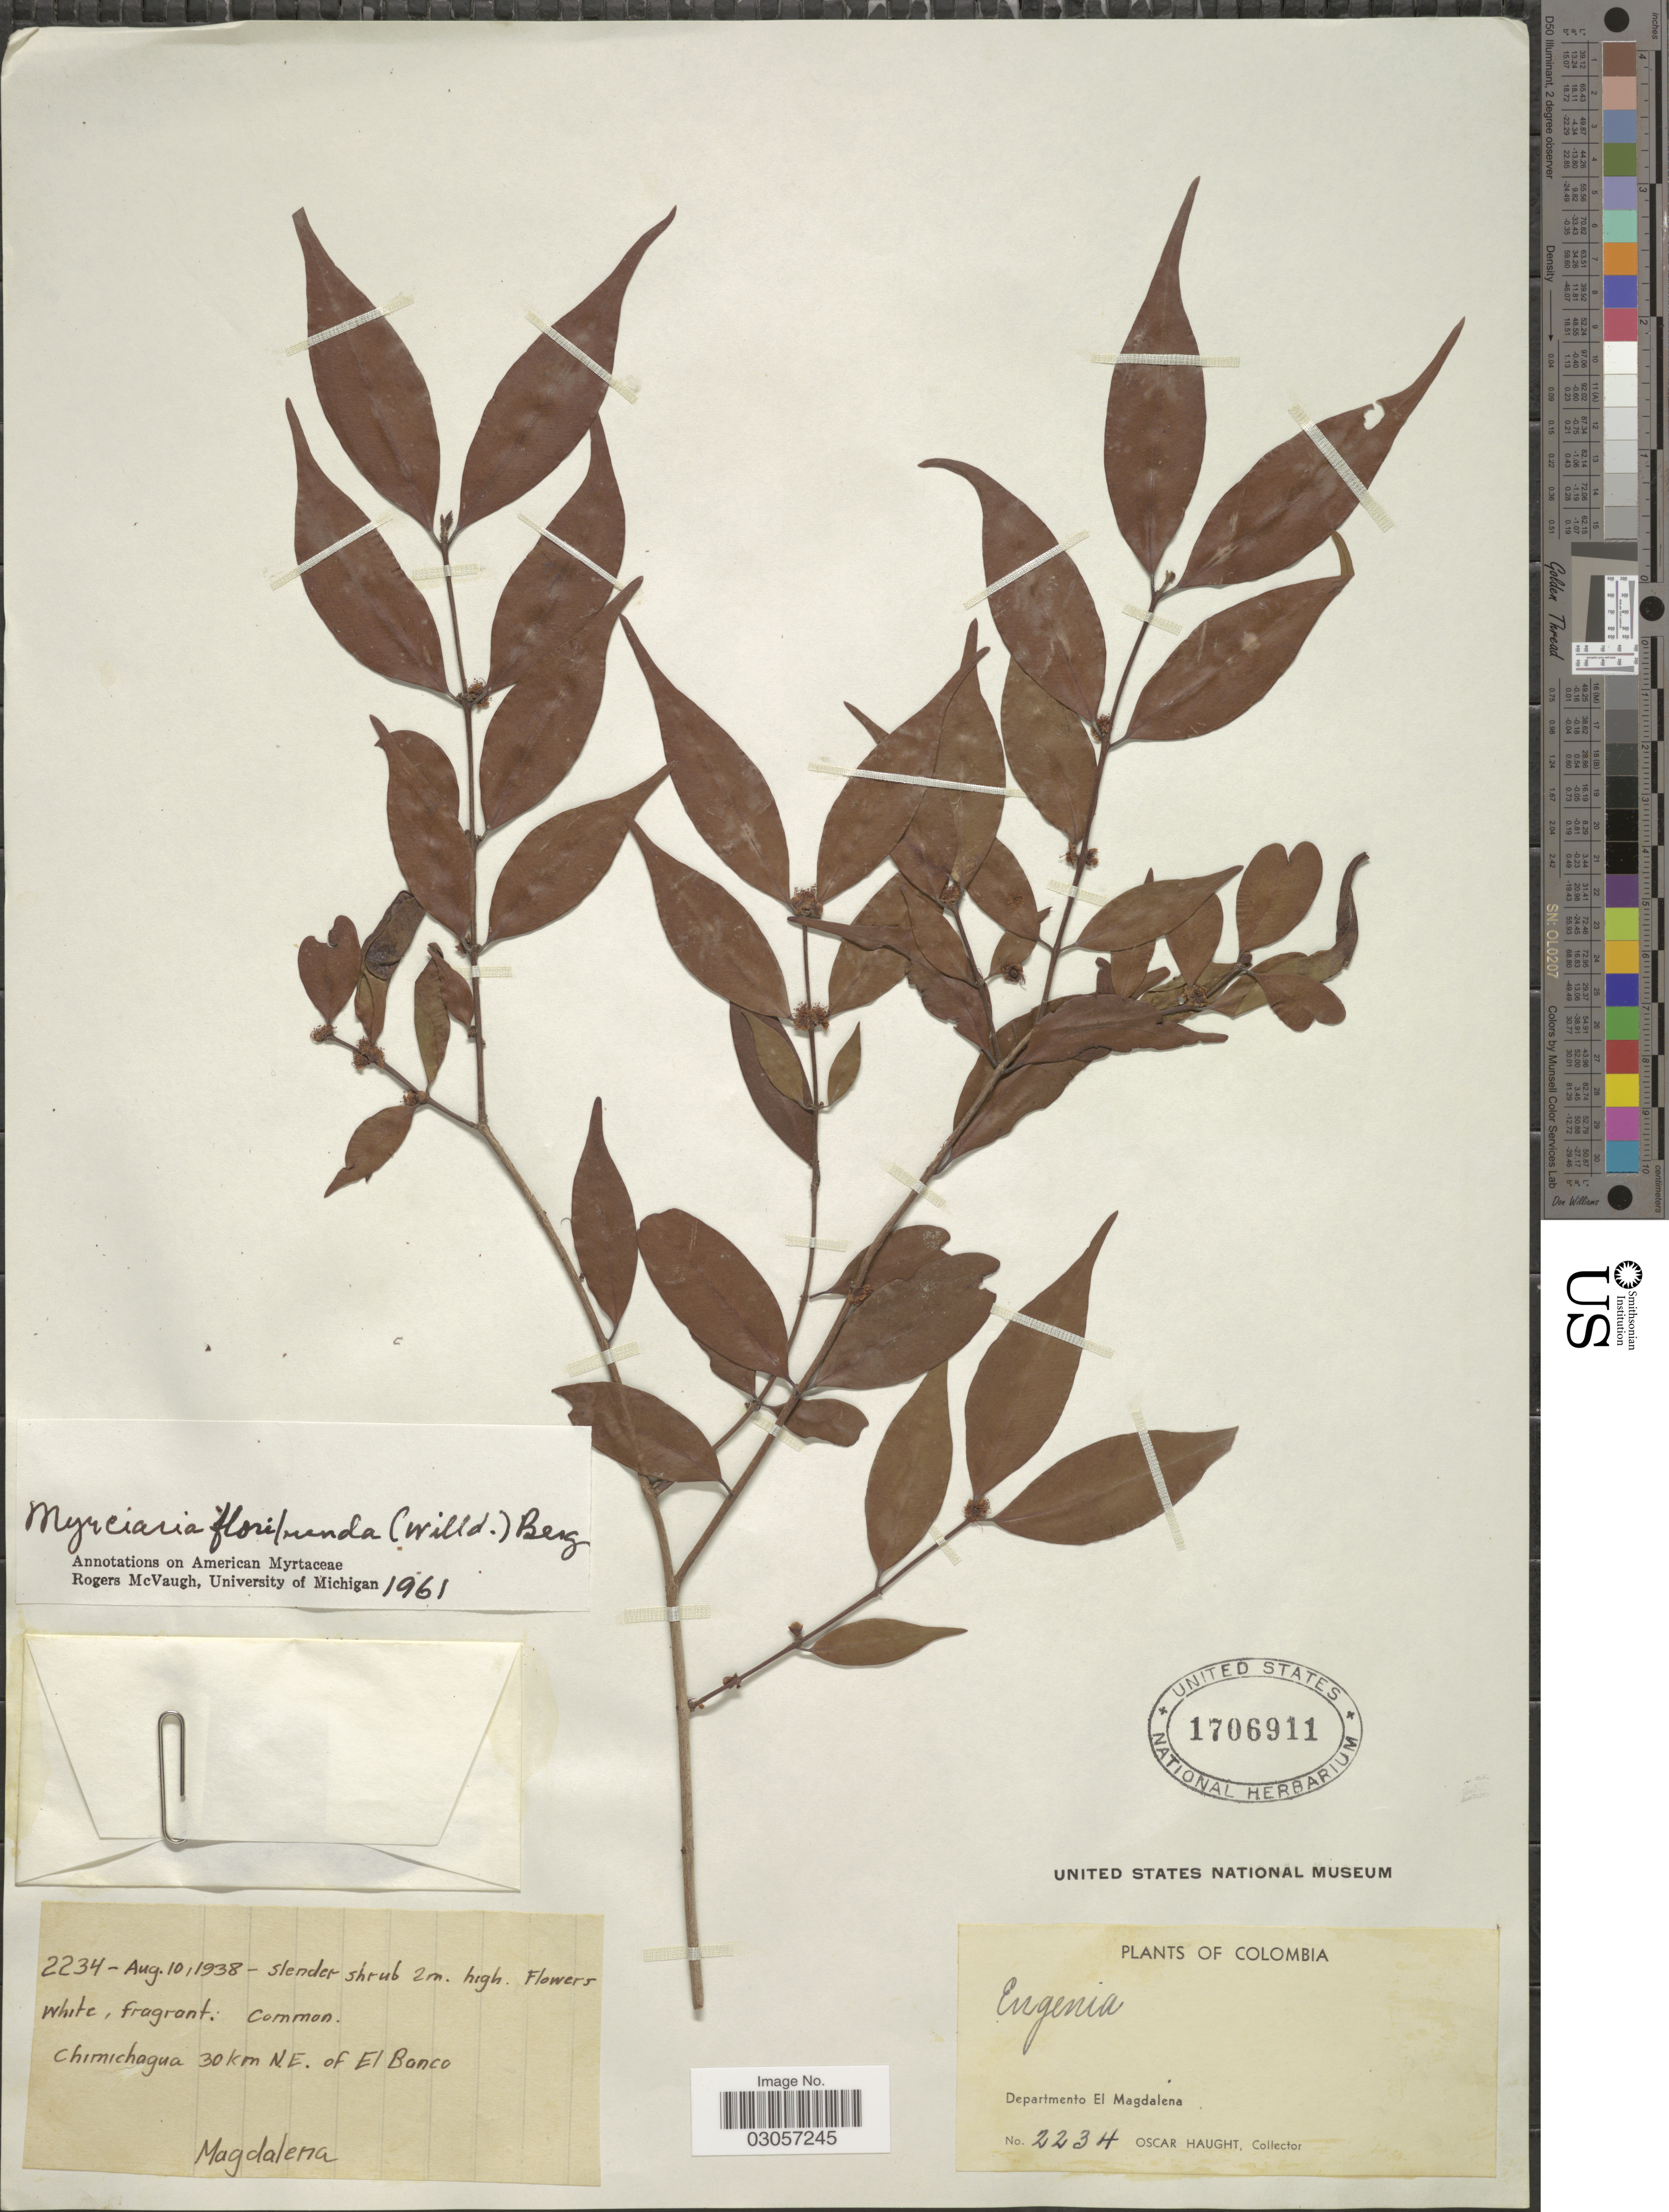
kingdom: Plantae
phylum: Tracheophyta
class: Magnoliopsida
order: Myrtales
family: Myrtaceae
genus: Myrciaria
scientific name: Myrciaria floribunda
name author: (H. West ex Willd.) O. Berg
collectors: O. Haught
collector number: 2234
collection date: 1938-08-10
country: Colombia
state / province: Magdalena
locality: Chimichagua 30 km NE. of El Banco, Departamento El Magdalena.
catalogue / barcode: US 1706911